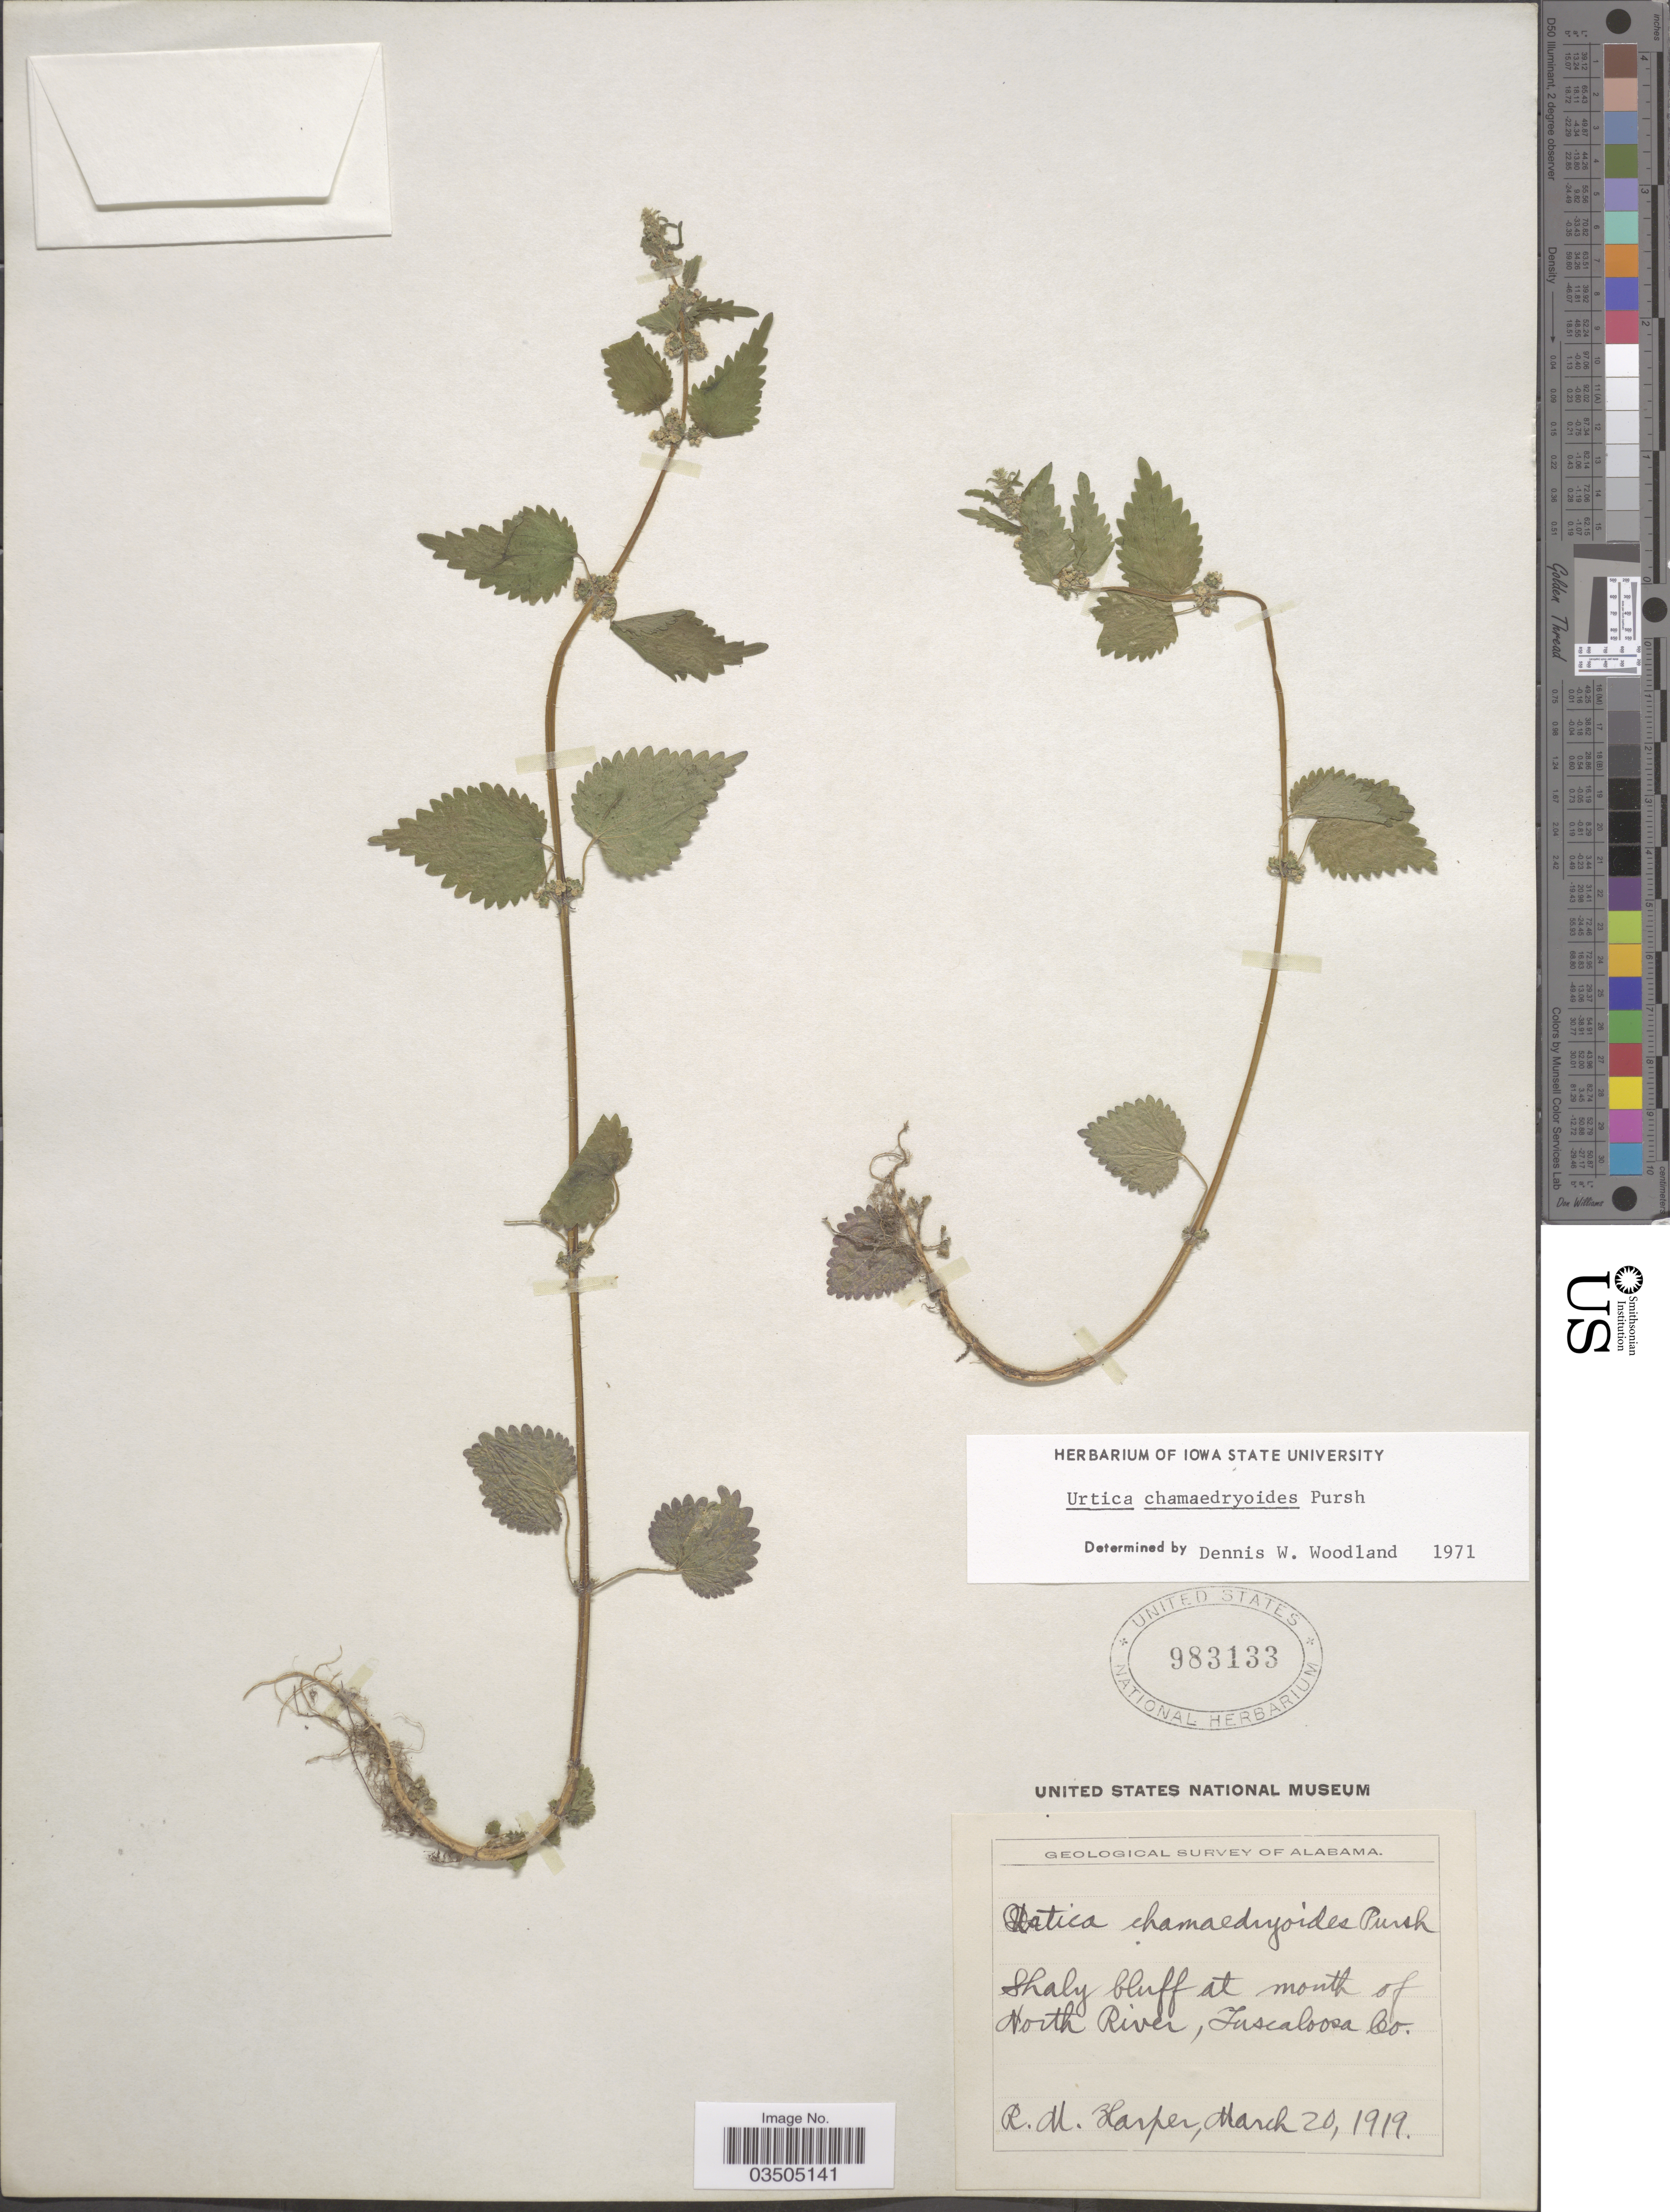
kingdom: Plantae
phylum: Tracheophyta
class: Magnoliopsida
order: Rosales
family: Urticaceae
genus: Urtica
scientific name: Urtica chamaedryoides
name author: Pursh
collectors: R. Harper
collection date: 1919-03-20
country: United States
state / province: Alabama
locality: At mouth of North River, Tuscaloosa Co.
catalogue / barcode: US 983133